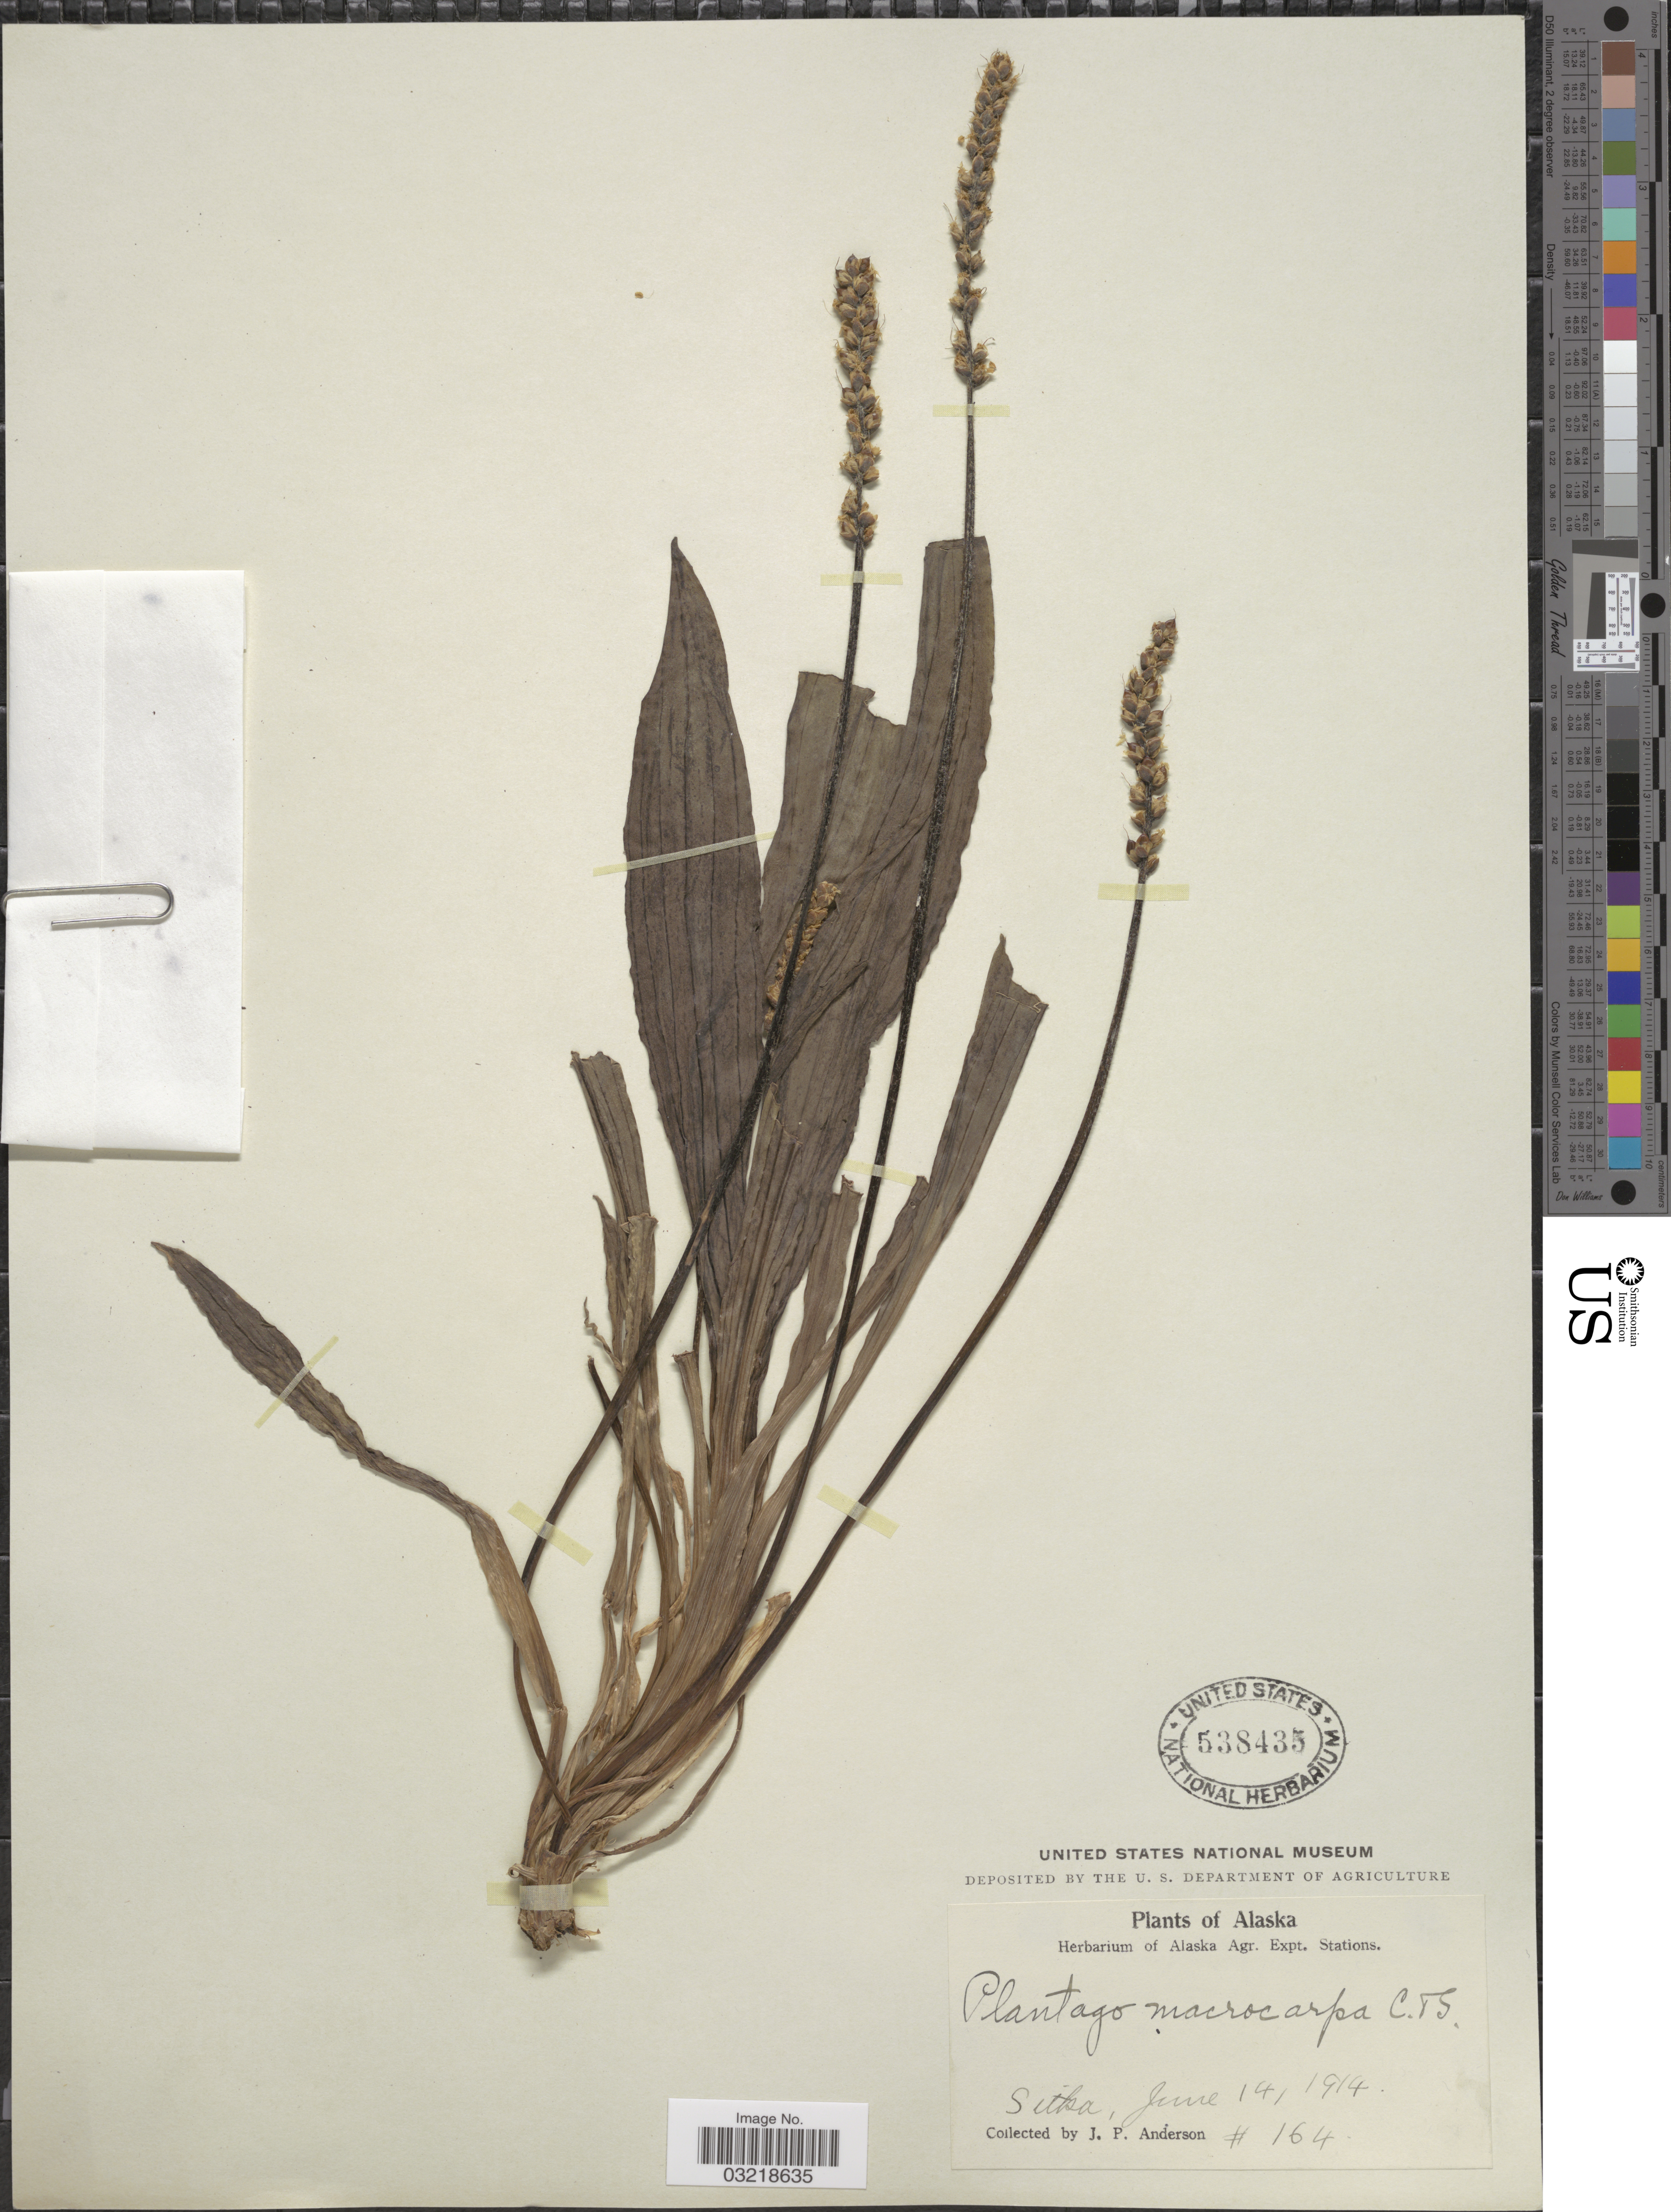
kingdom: Plantae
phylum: Tracheophyta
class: Magnoliopsida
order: Lamiales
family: Plantaginaceae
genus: Plantago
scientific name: Plantago macrocarpa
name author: Cham. & Schltdl.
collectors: J. P. Anderson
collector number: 164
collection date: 1914-06-14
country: United States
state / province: Alaska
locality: Sitka.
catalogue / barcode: US 538435